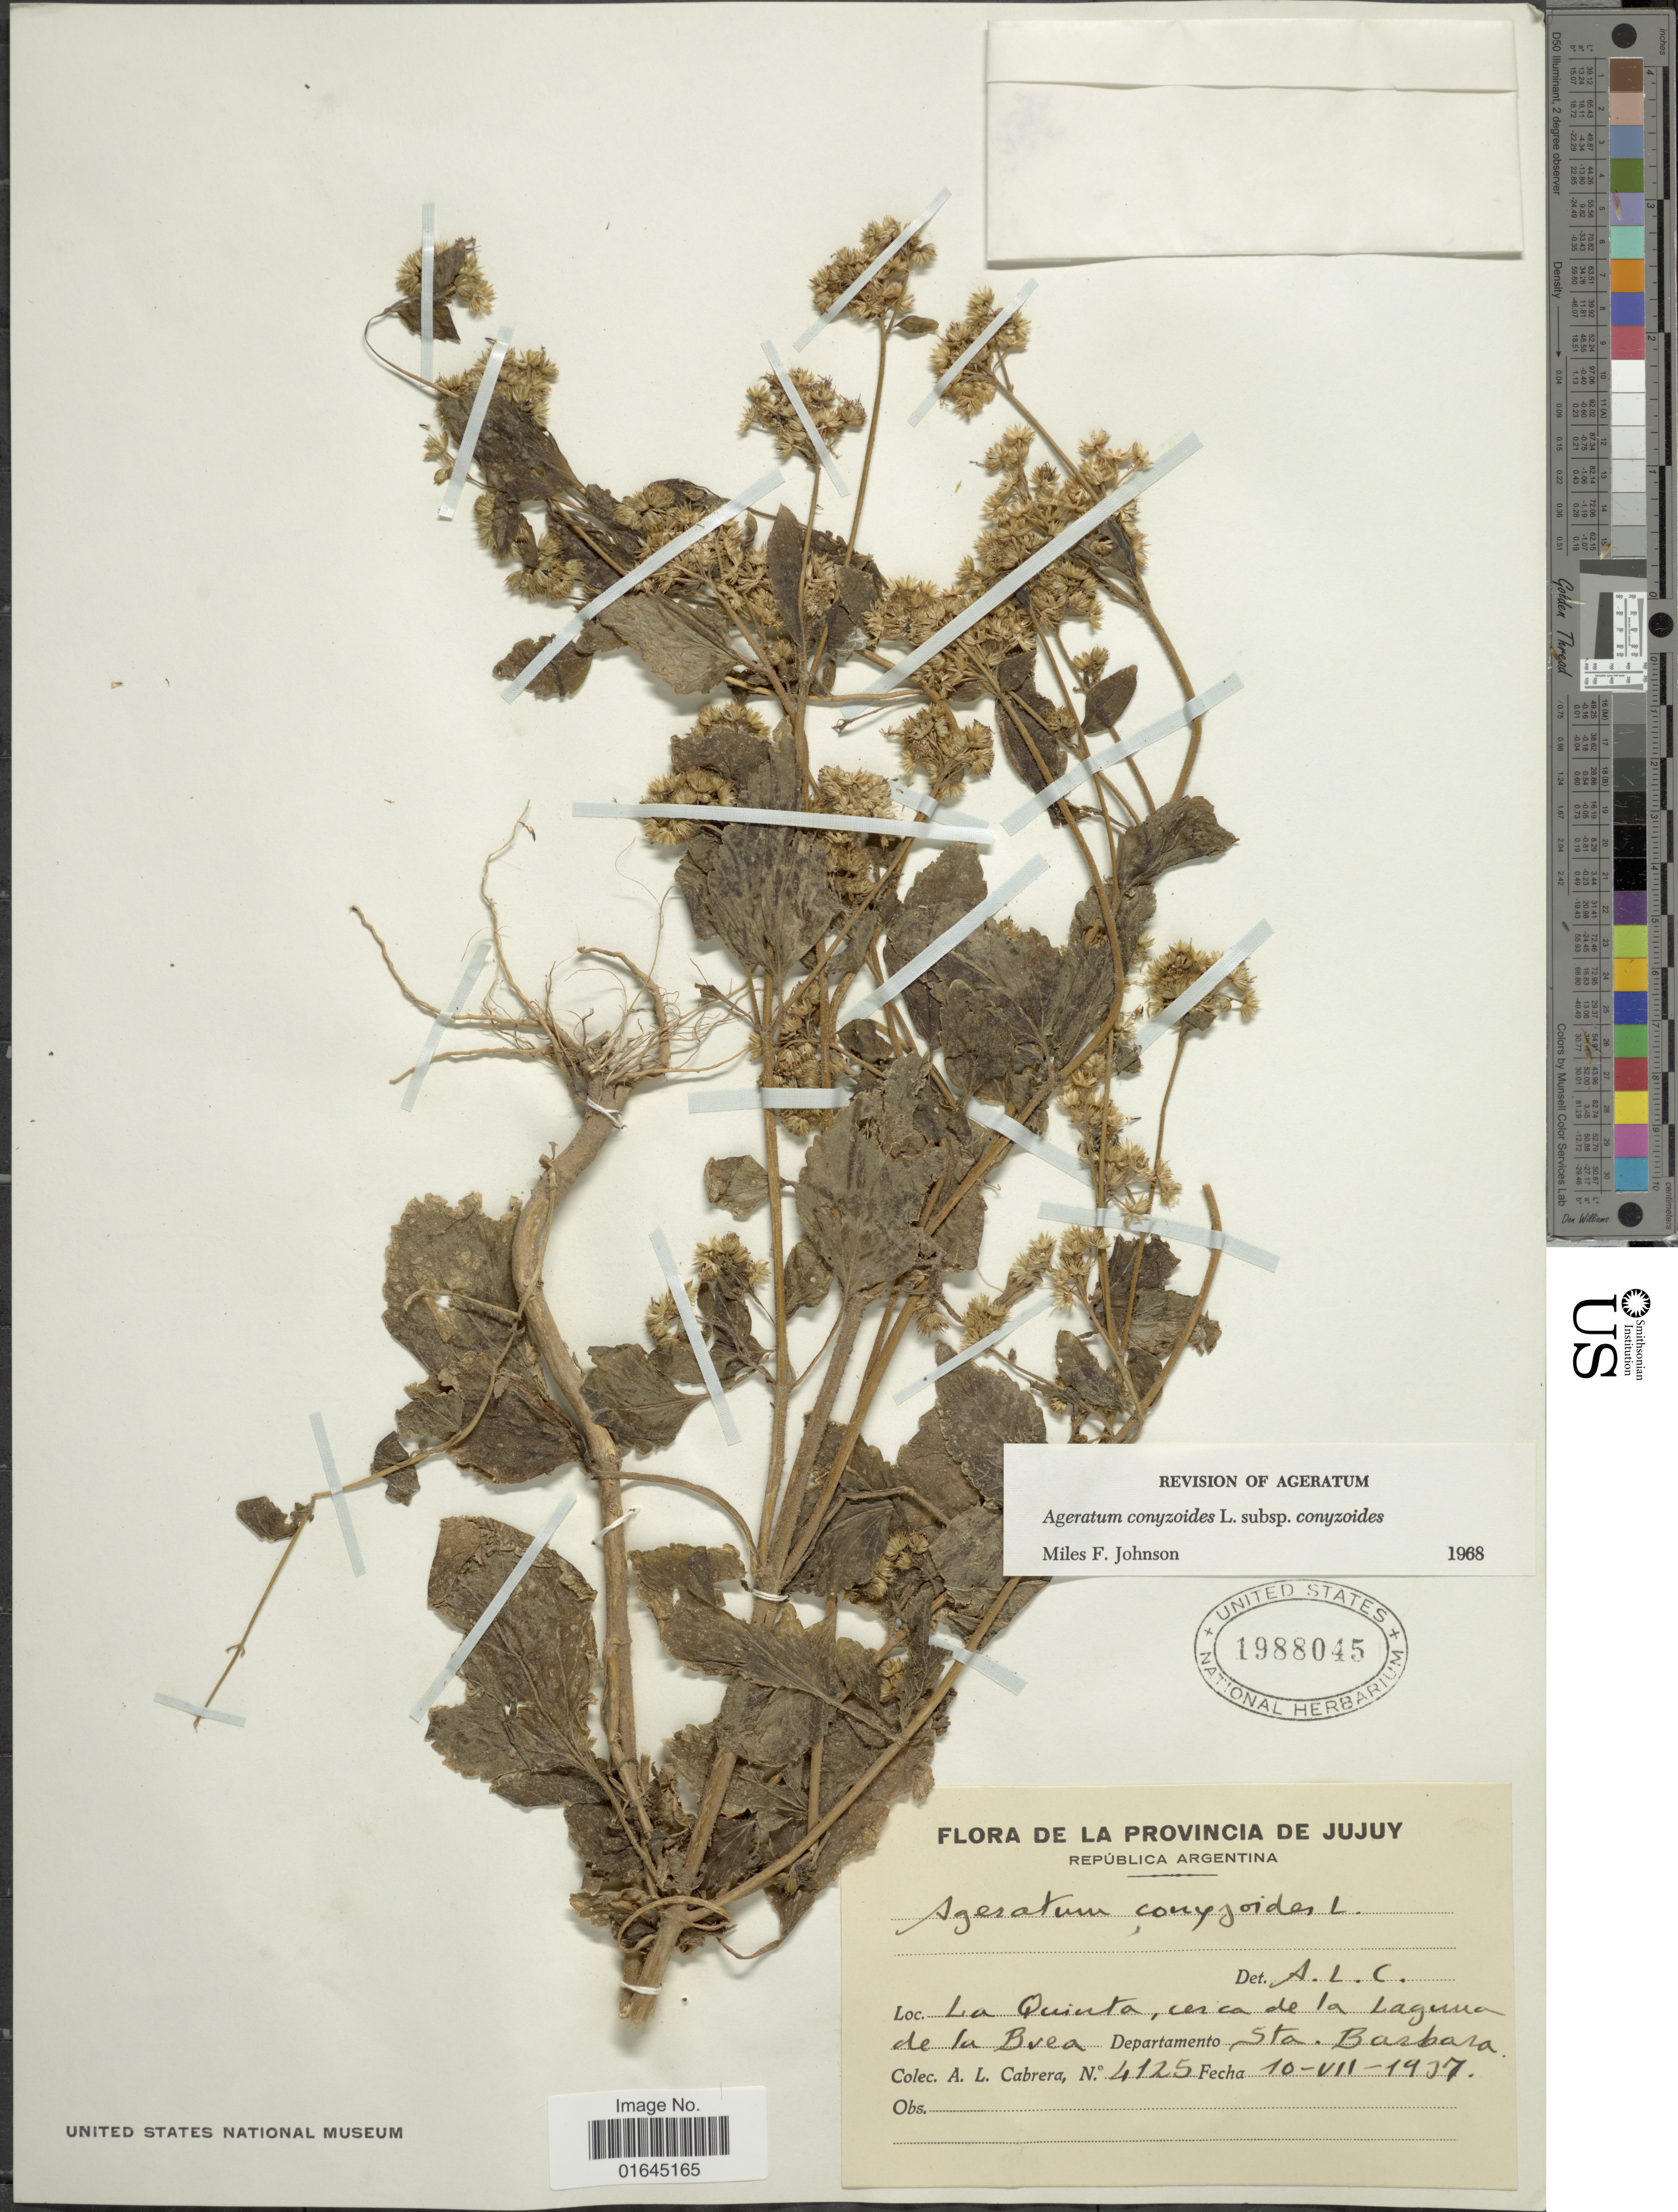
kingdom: Plantae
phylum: Tracheophyta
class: Magnoliopsida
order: Asterales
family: Asteraceae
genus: Ageratum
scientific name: Ageratum conyzoides subsp. conyzoides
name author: L.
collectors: A. L. Cabrera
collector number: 4125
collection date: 1917-07-10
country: Argentina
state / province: Jujuy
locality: De la Provincia de Jujuy, La Quinta, cerca de la Laguna de la Buea. Departamento Sta. Barbara.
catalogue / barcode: US 1988045